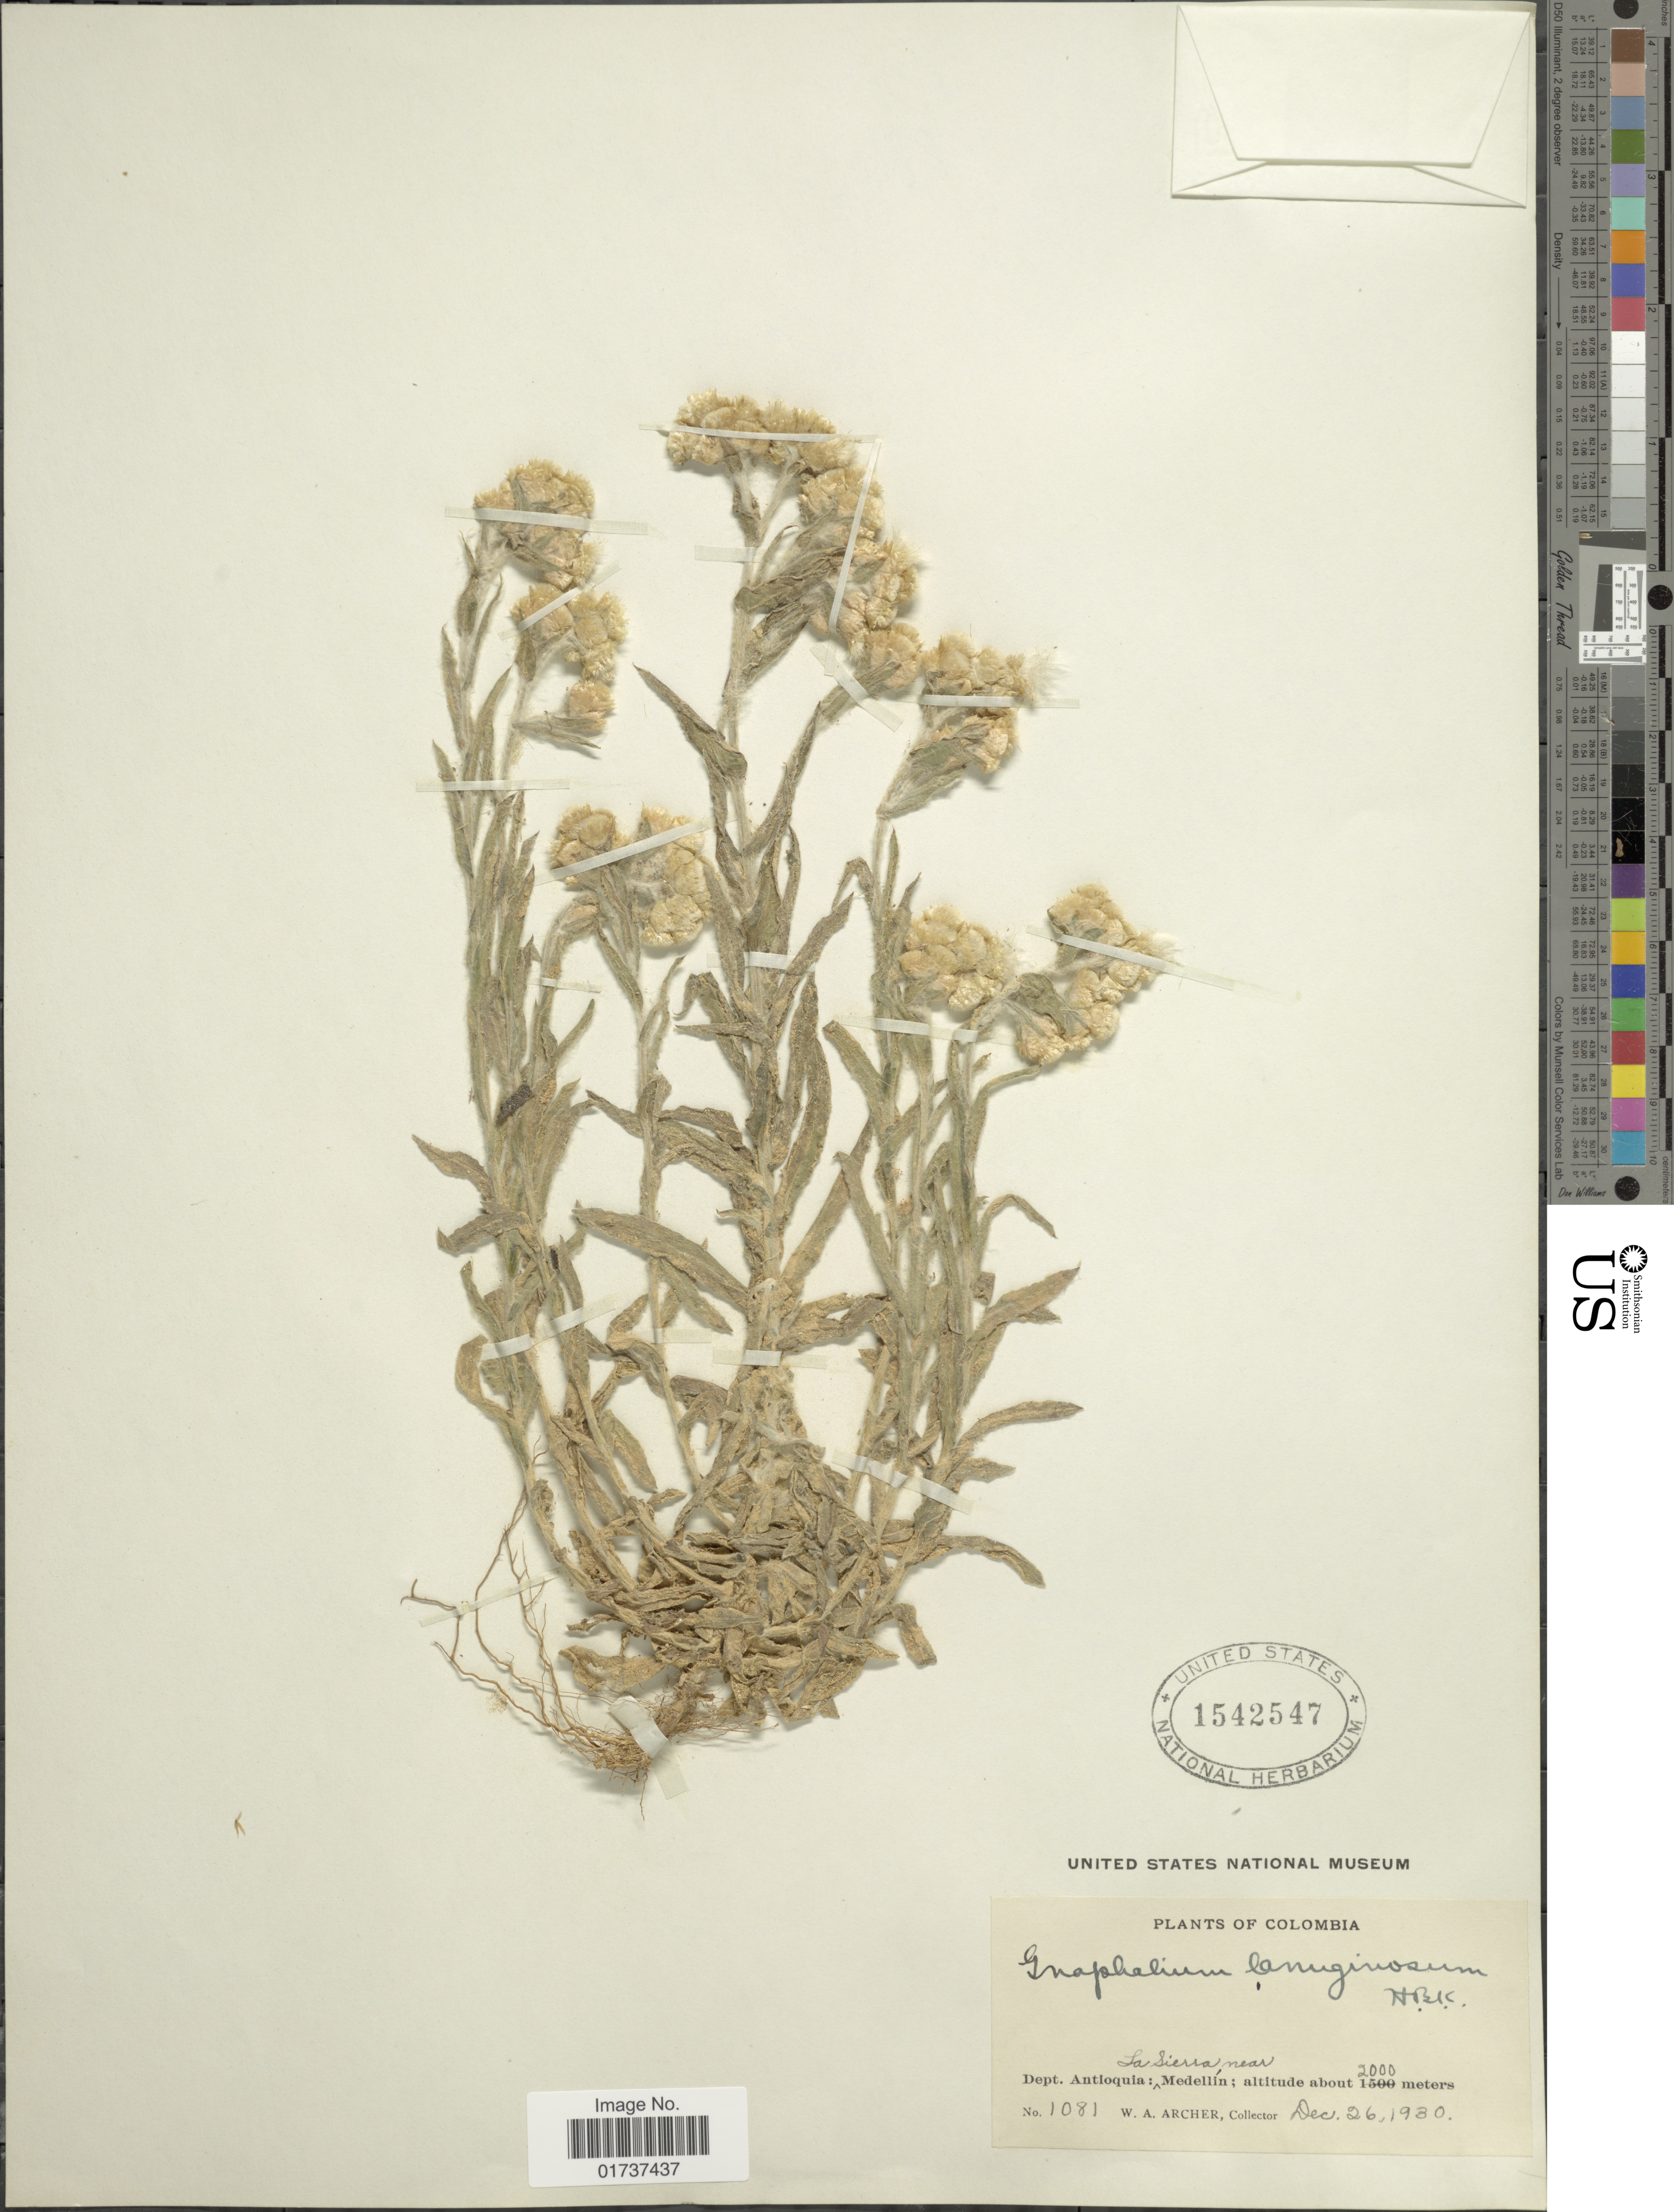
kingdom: Plantae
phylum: Tracheophyta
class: Magnoliopsida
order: Asterales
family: Asteraceae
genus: Gnaphalium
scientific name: Gnaphalium sp.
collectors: W. A. Archer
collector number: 1081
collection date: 1930-12-26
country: Colombia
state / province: Antioquia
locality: Dept. La Antioquia: La Sierra near Medellín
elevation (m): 2000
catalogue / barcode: US 1542547